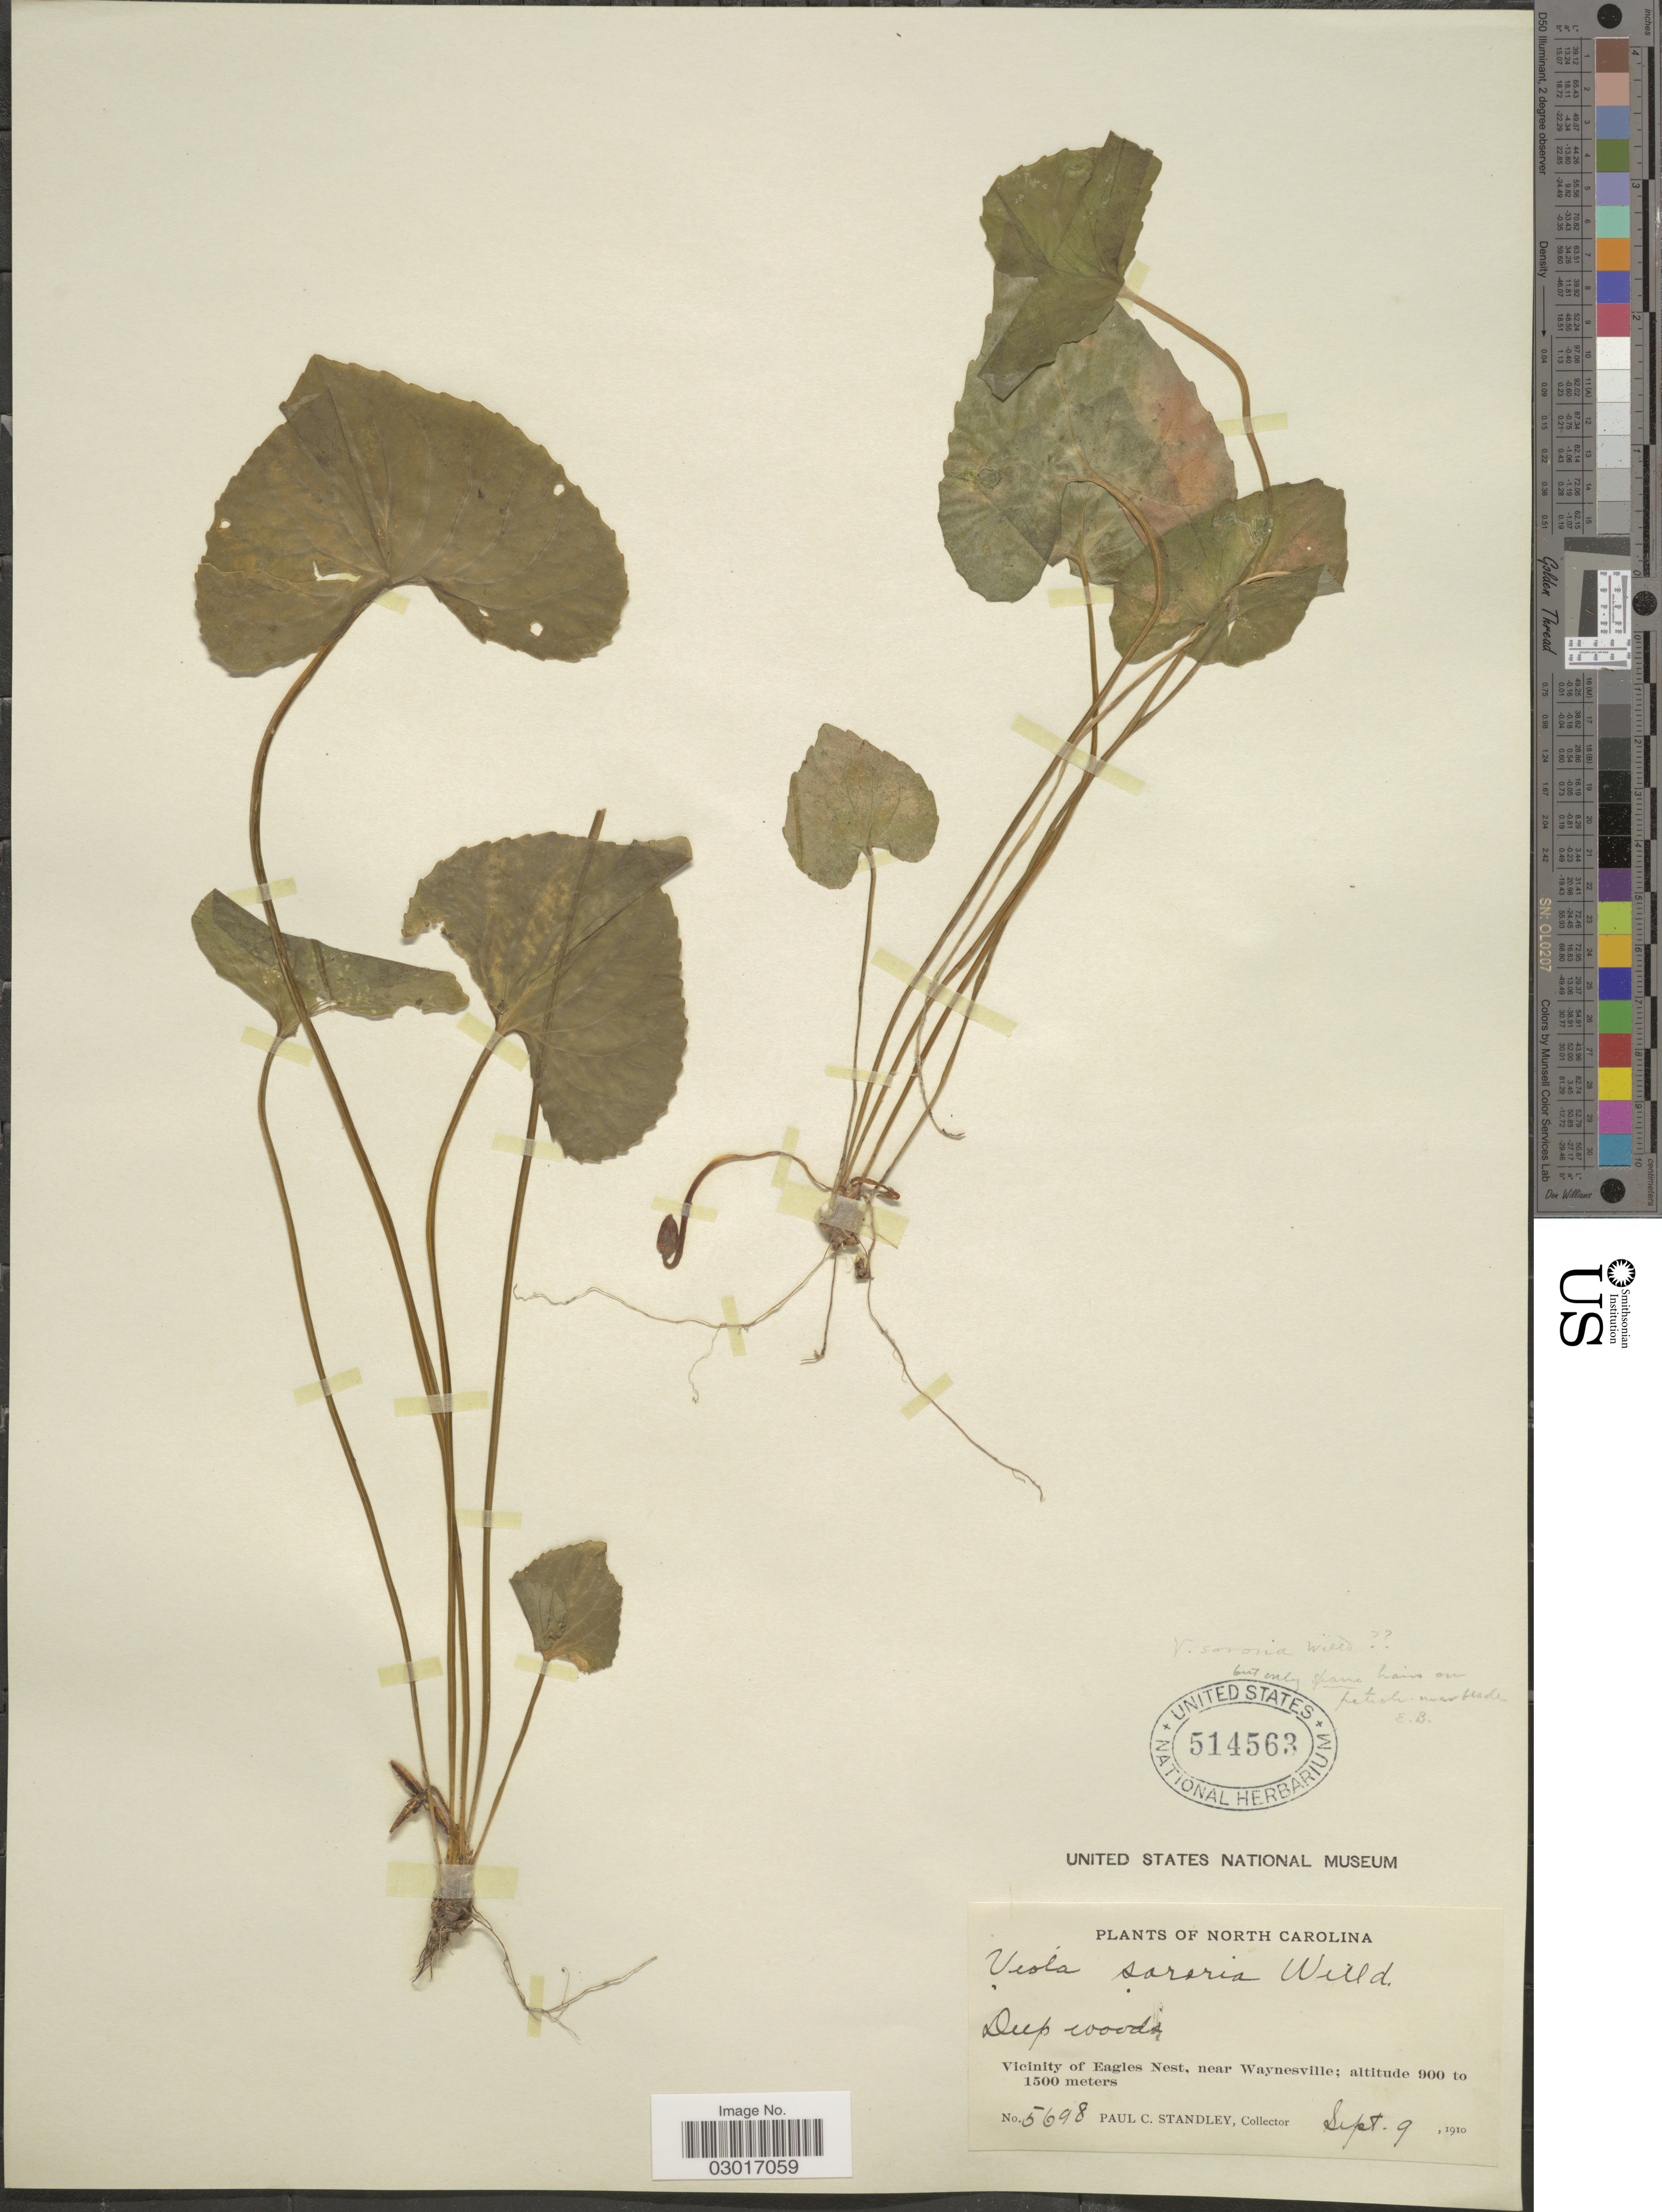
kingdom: Plantae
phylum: Tracheophyta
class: Magnoliopsida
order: Malpighiales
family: Violaceae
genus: Viola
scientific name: Viola sororia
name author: Willd.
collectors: P. C. Standley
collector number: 5698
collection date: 1910-09-09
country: United States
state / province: North Carolina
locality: Vicinity of Eagles Nest, near Waynesville.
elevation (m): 900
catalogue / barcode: US 514563